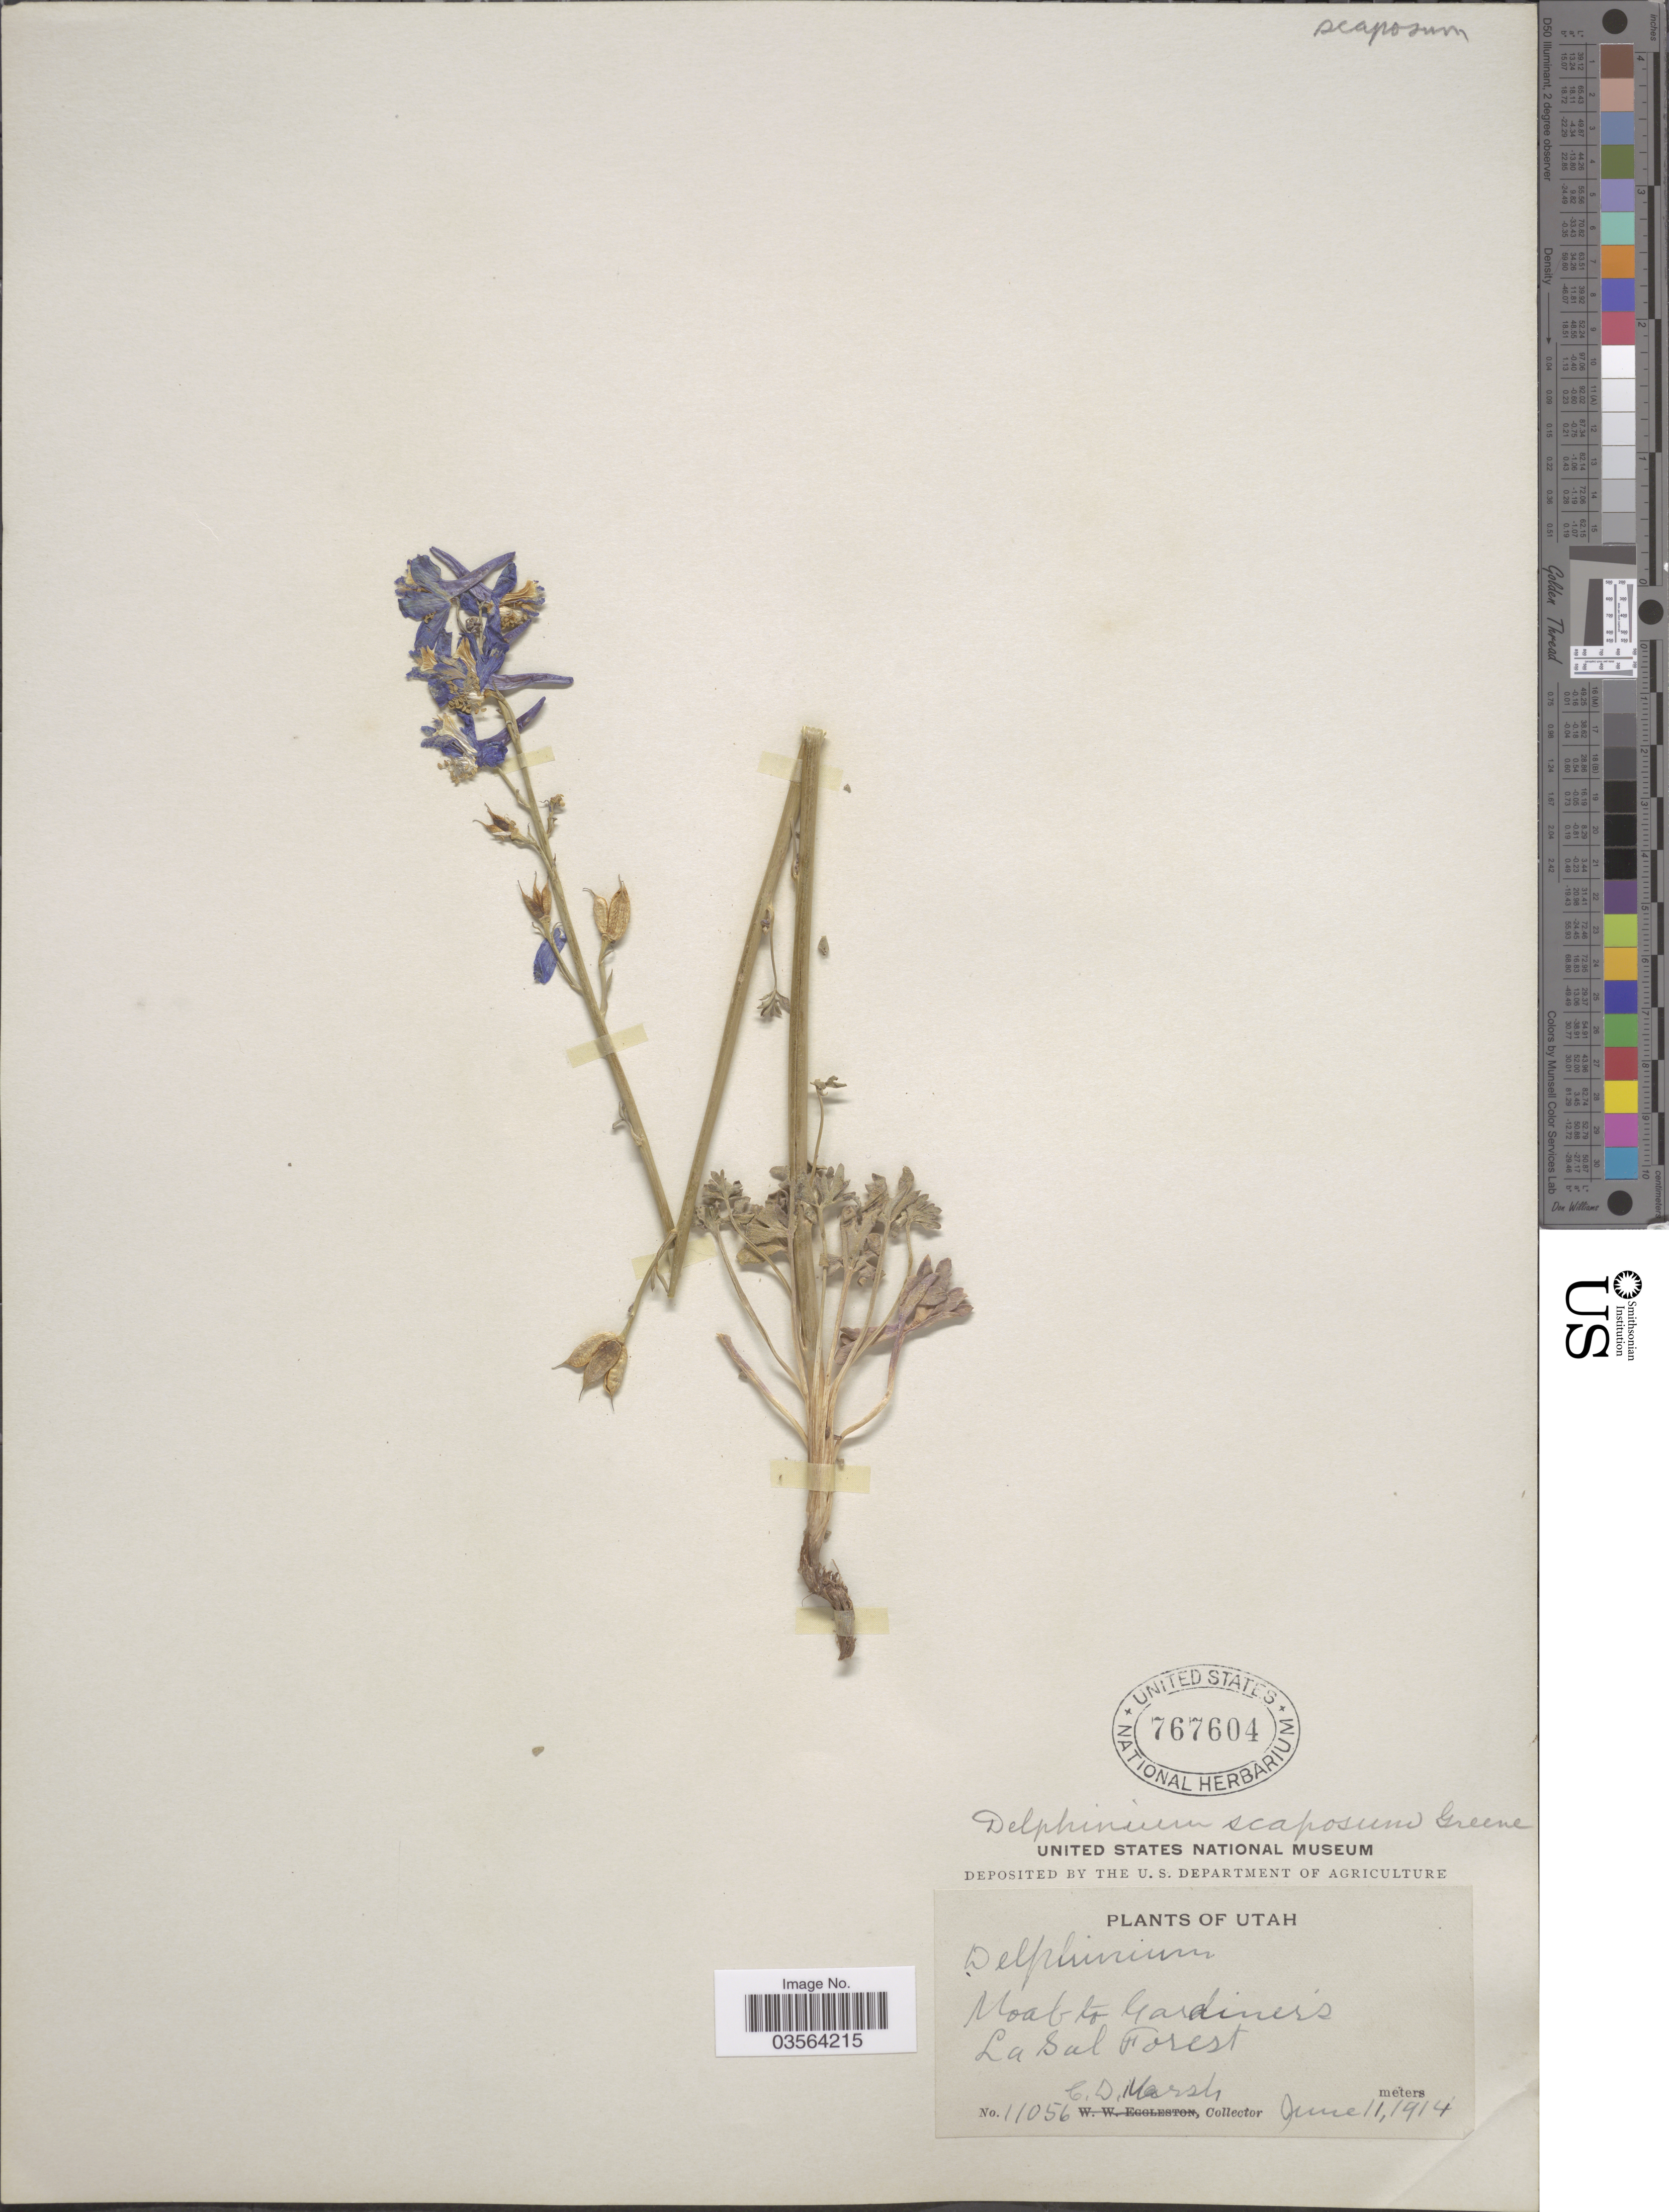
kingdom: Plantae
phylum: Tracheophyta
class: Magnoliopsida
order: Ranunculales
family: Ranunculaceae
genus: Delphinium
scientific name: Delphinium scaposum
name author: Greene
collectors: C. D. Marsh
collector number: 11056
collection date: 1914-06-11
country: United States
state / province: Utah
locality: Moab to Gardiner's, La Sal Forest.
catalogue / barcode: US 767604